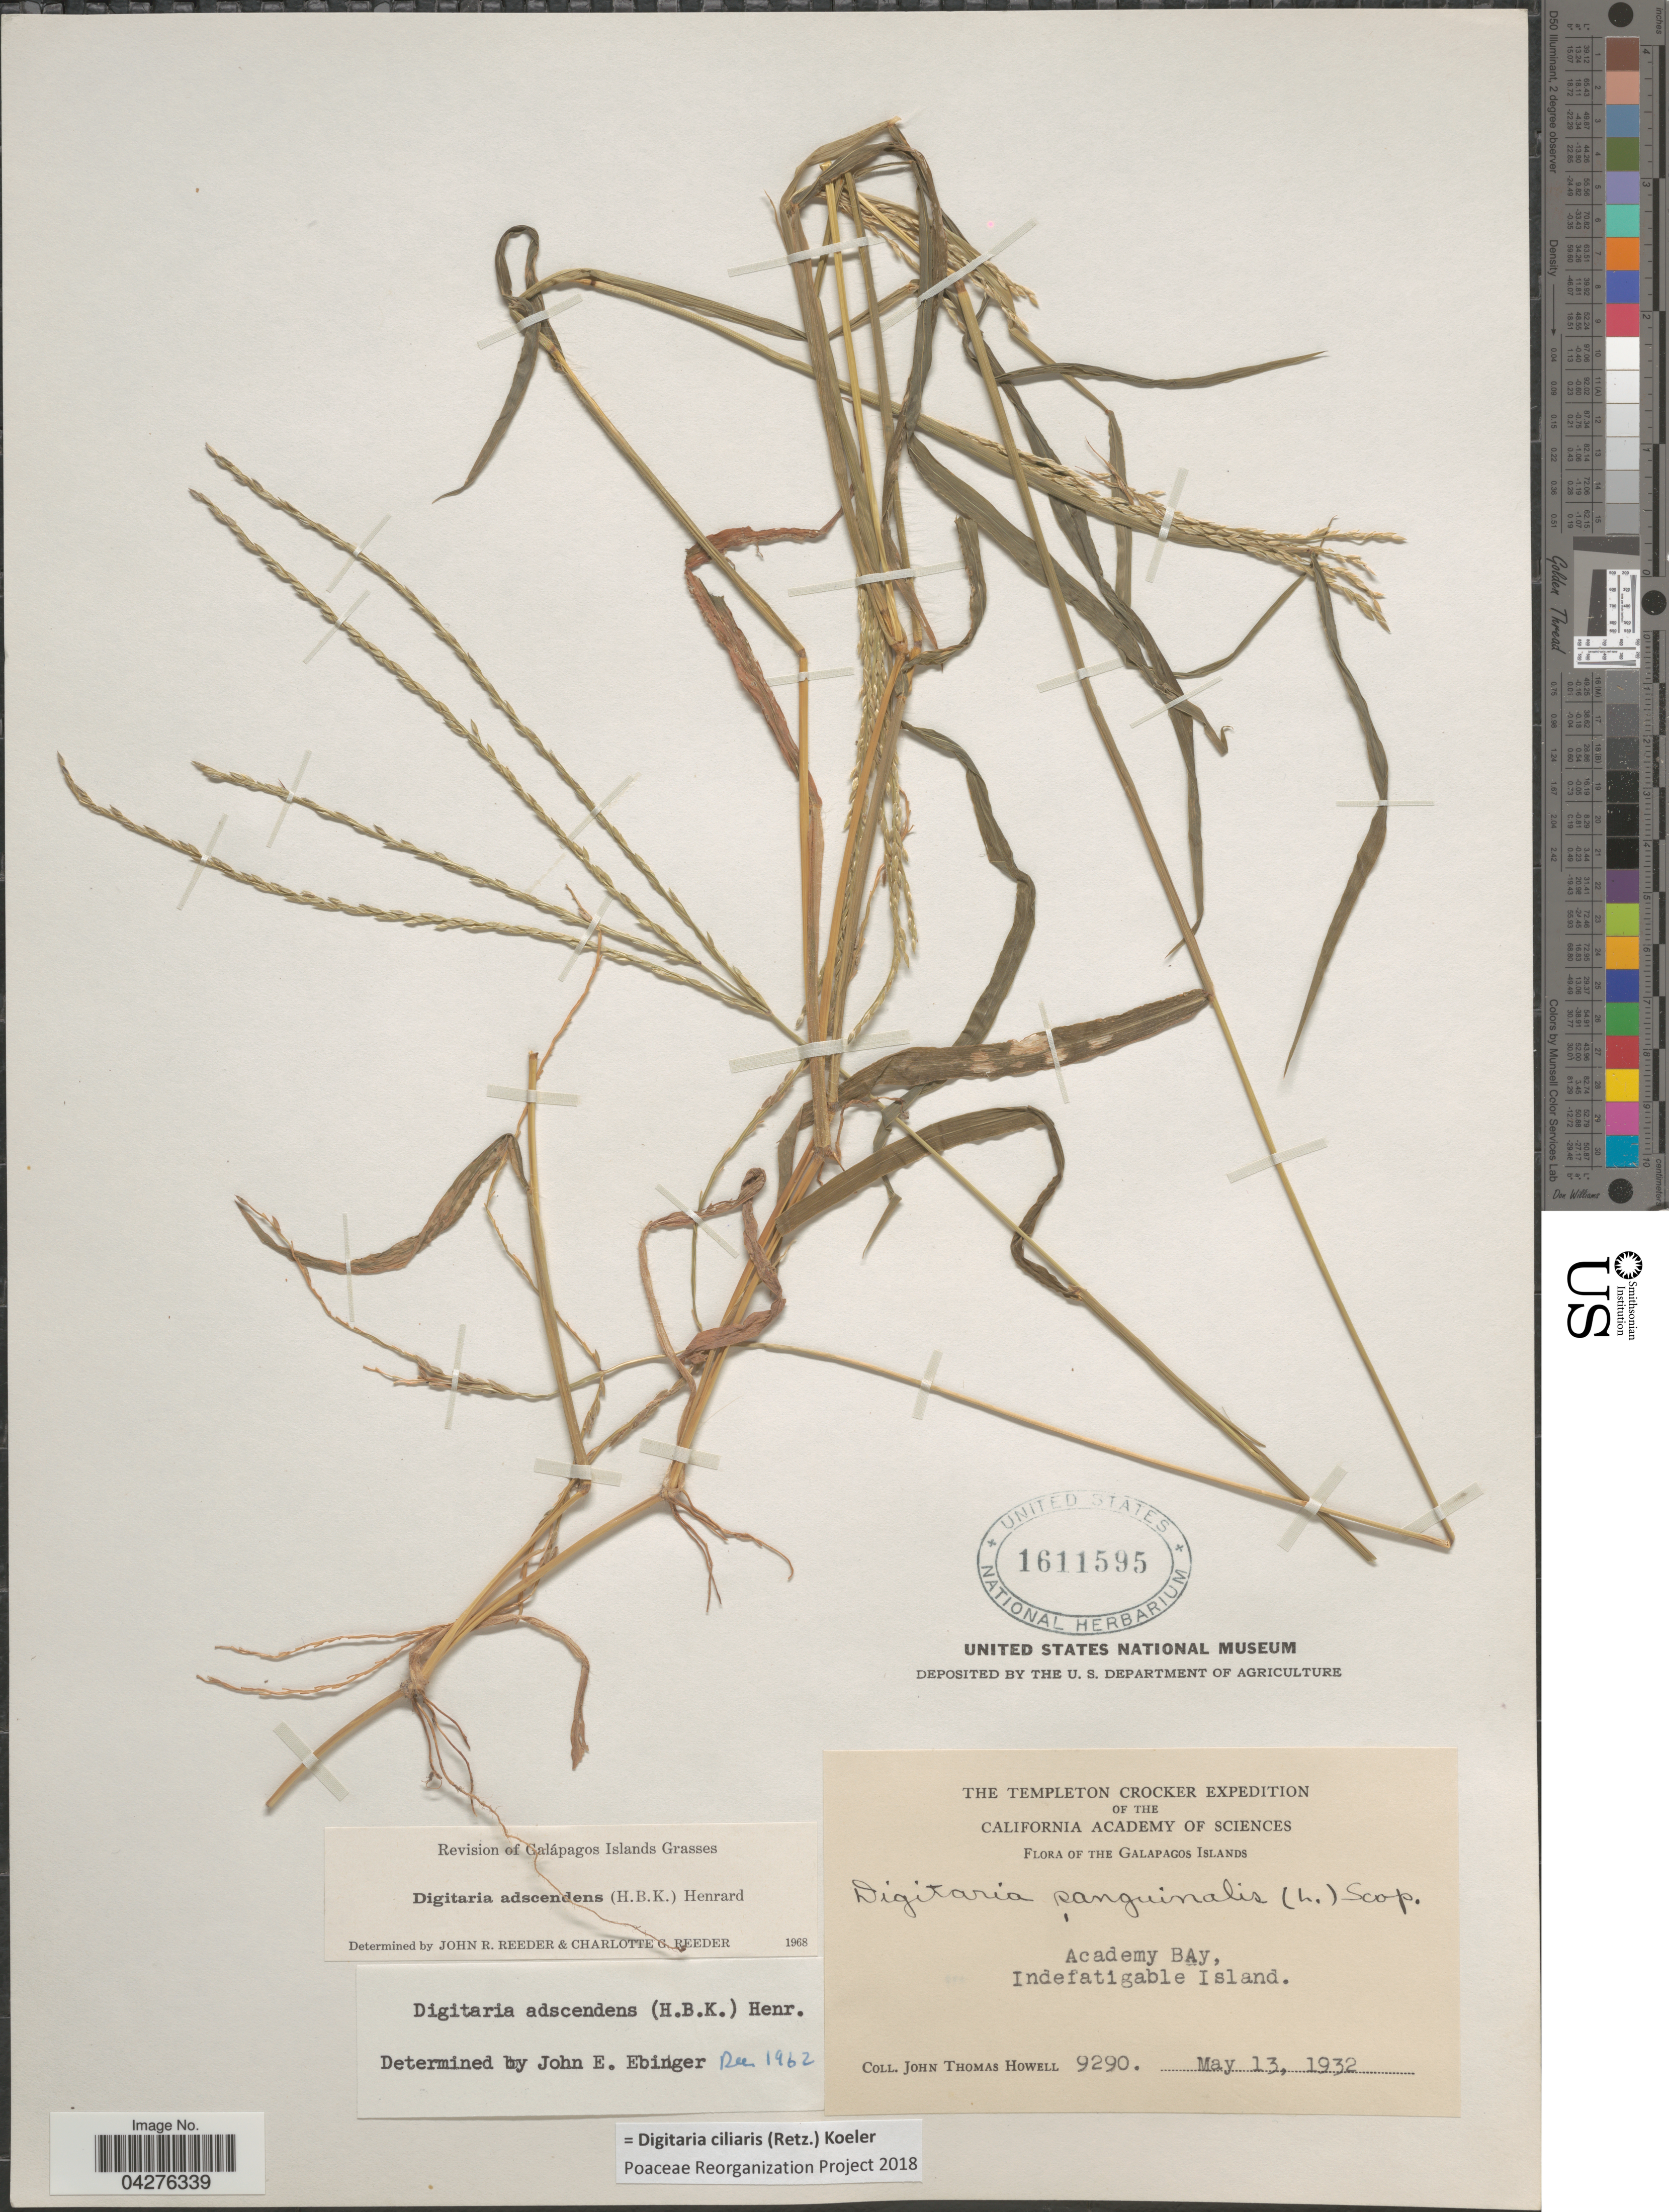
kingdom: Plantae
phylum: Tracheophyta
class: Liliopsida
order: Poales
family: Poaceae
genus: Digitaria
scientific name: Digitaria ciliaris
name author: (Retz.) Koeler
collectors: J. T. Howell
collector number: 9290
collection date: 1932-05-13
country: Ecuador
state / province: Colón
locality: The Templeton Crocker Expedition of the California Academy of Sciences. The Galapagos Islands. Academy Bay, Indefatigable Island.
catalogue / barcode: US 1611595